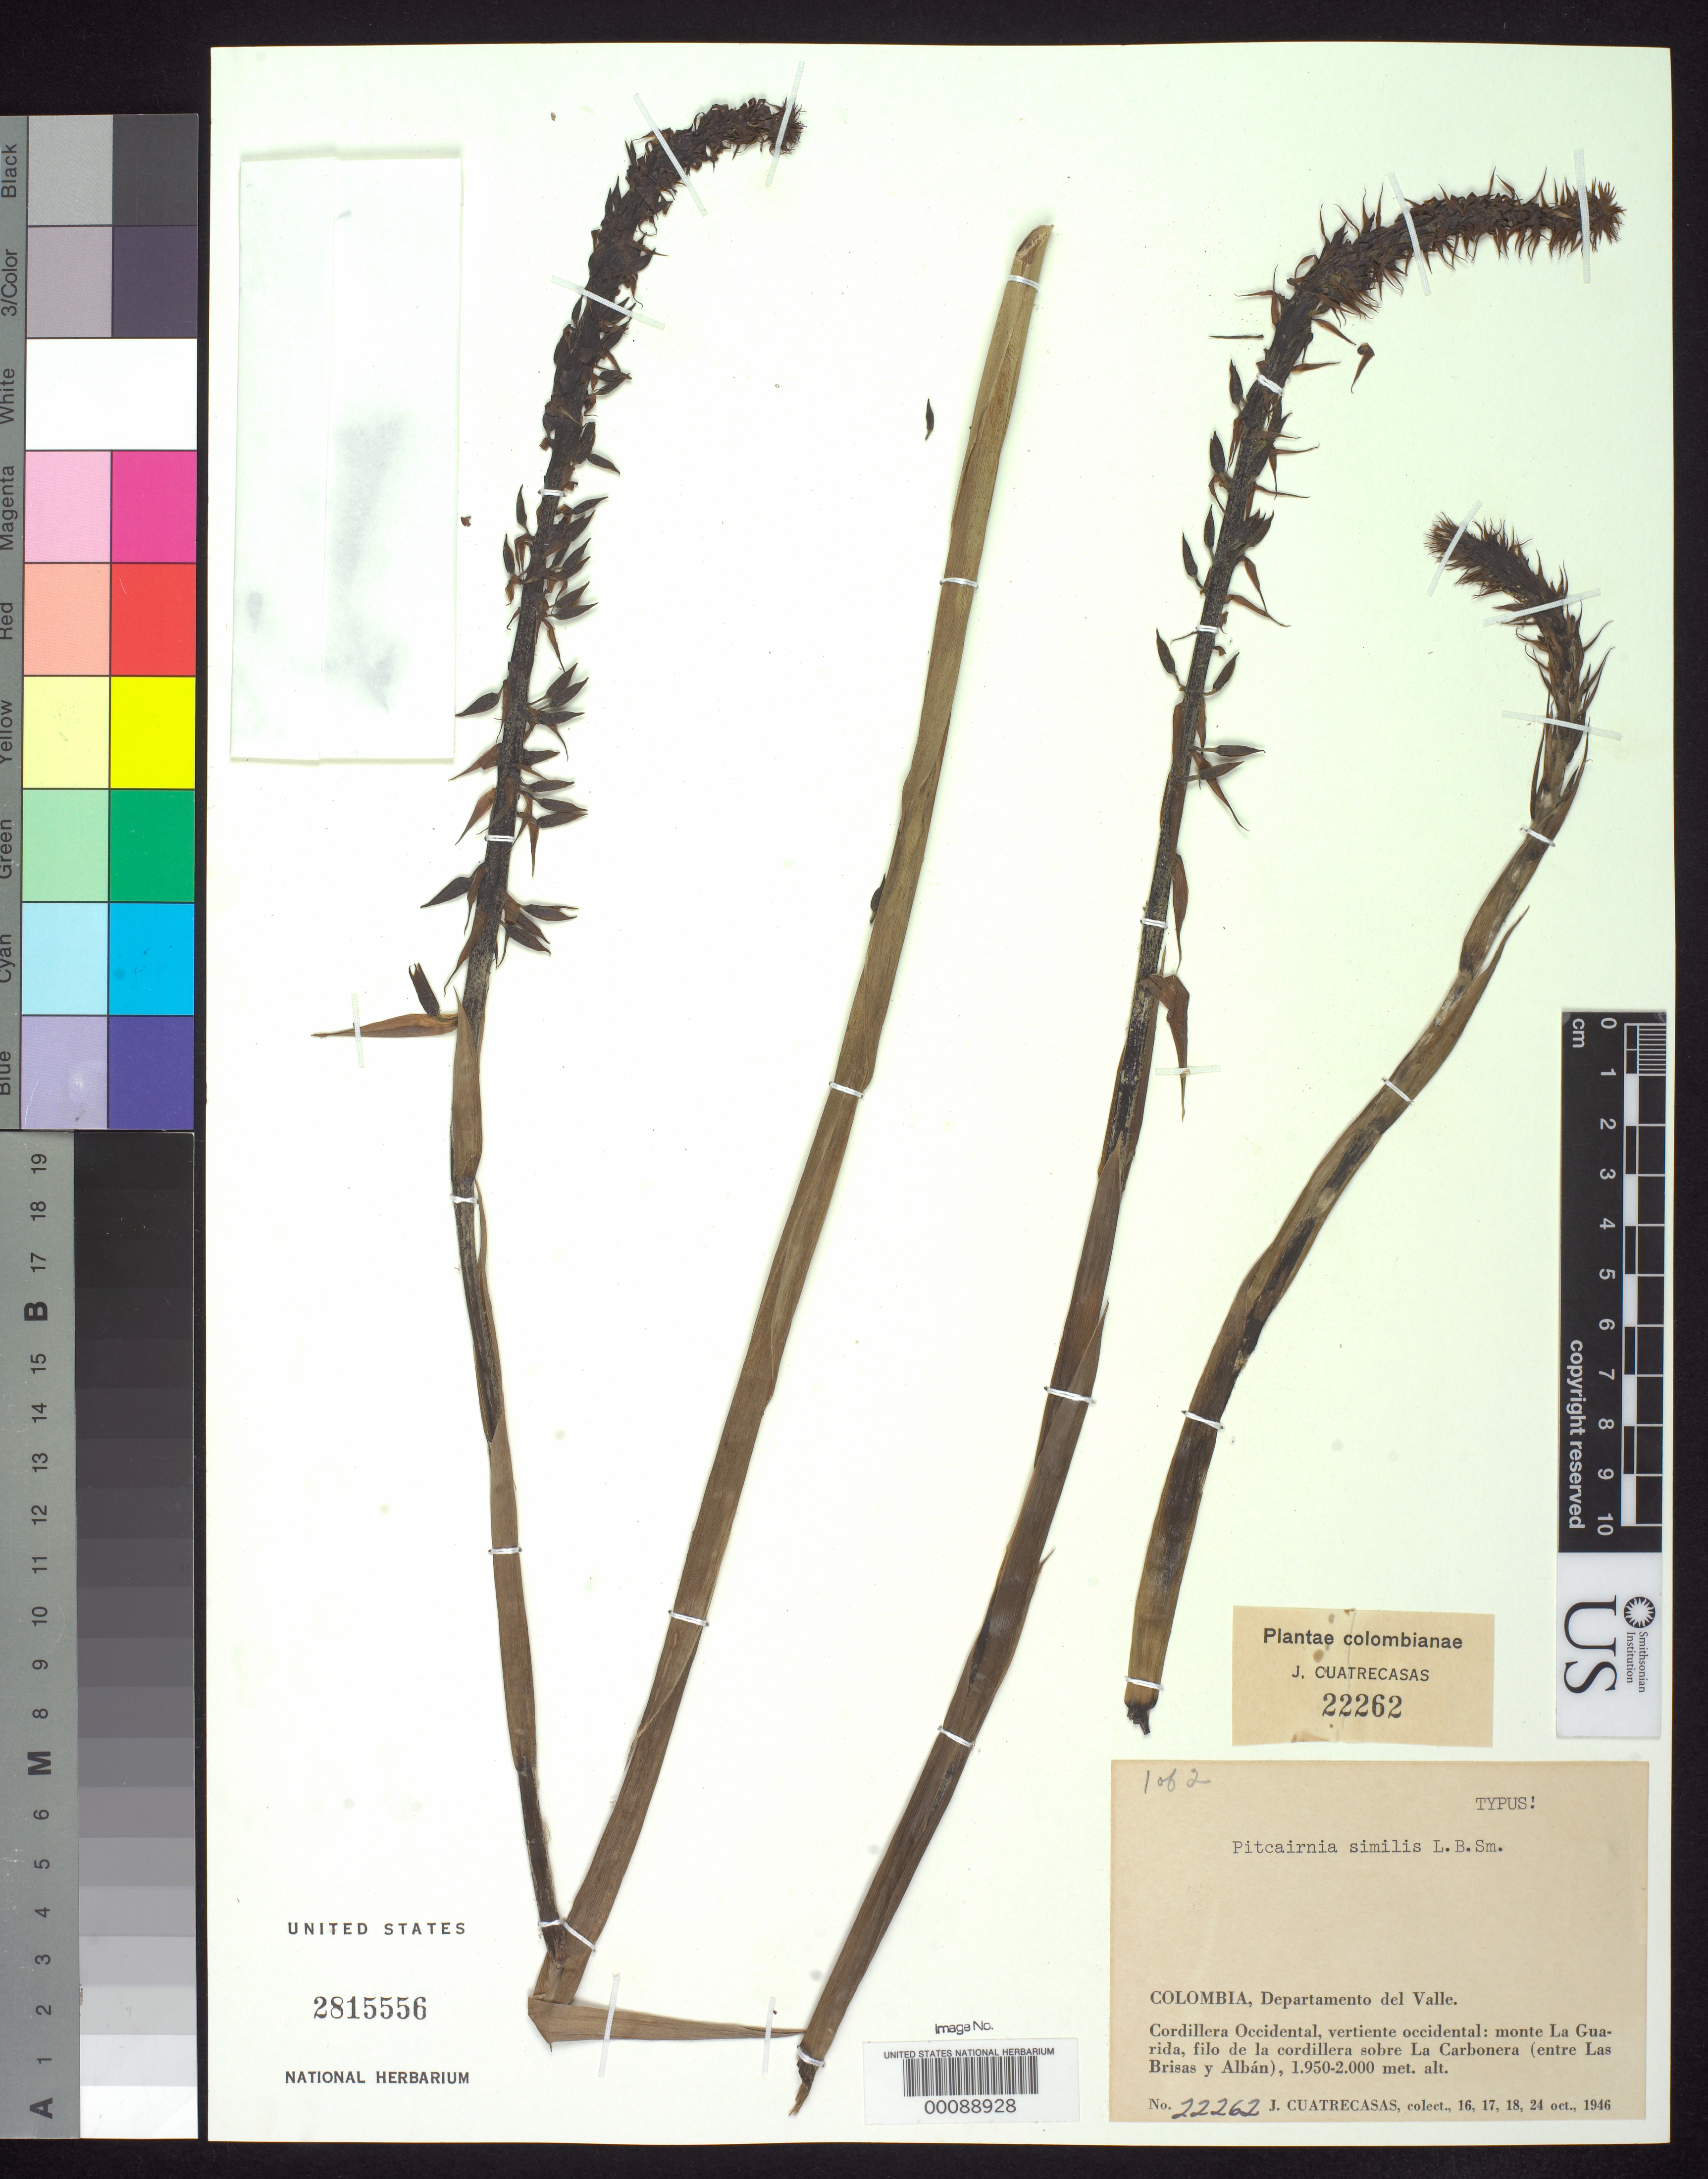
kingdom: Plantae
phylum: Tracheophyta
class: Liliopsida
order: Poales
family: Bromeliaceae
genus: Pitcairnia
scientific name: Pitcairnia similis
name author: L.B. Sm.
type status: Isotype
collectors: J. Cuatrecasas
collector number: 22262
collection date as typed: Oct 1946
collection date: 1946-10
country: Colombia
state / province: Valle del Cauca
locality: Cordillera Occidental, La Guarida.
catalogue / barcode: US 2815556